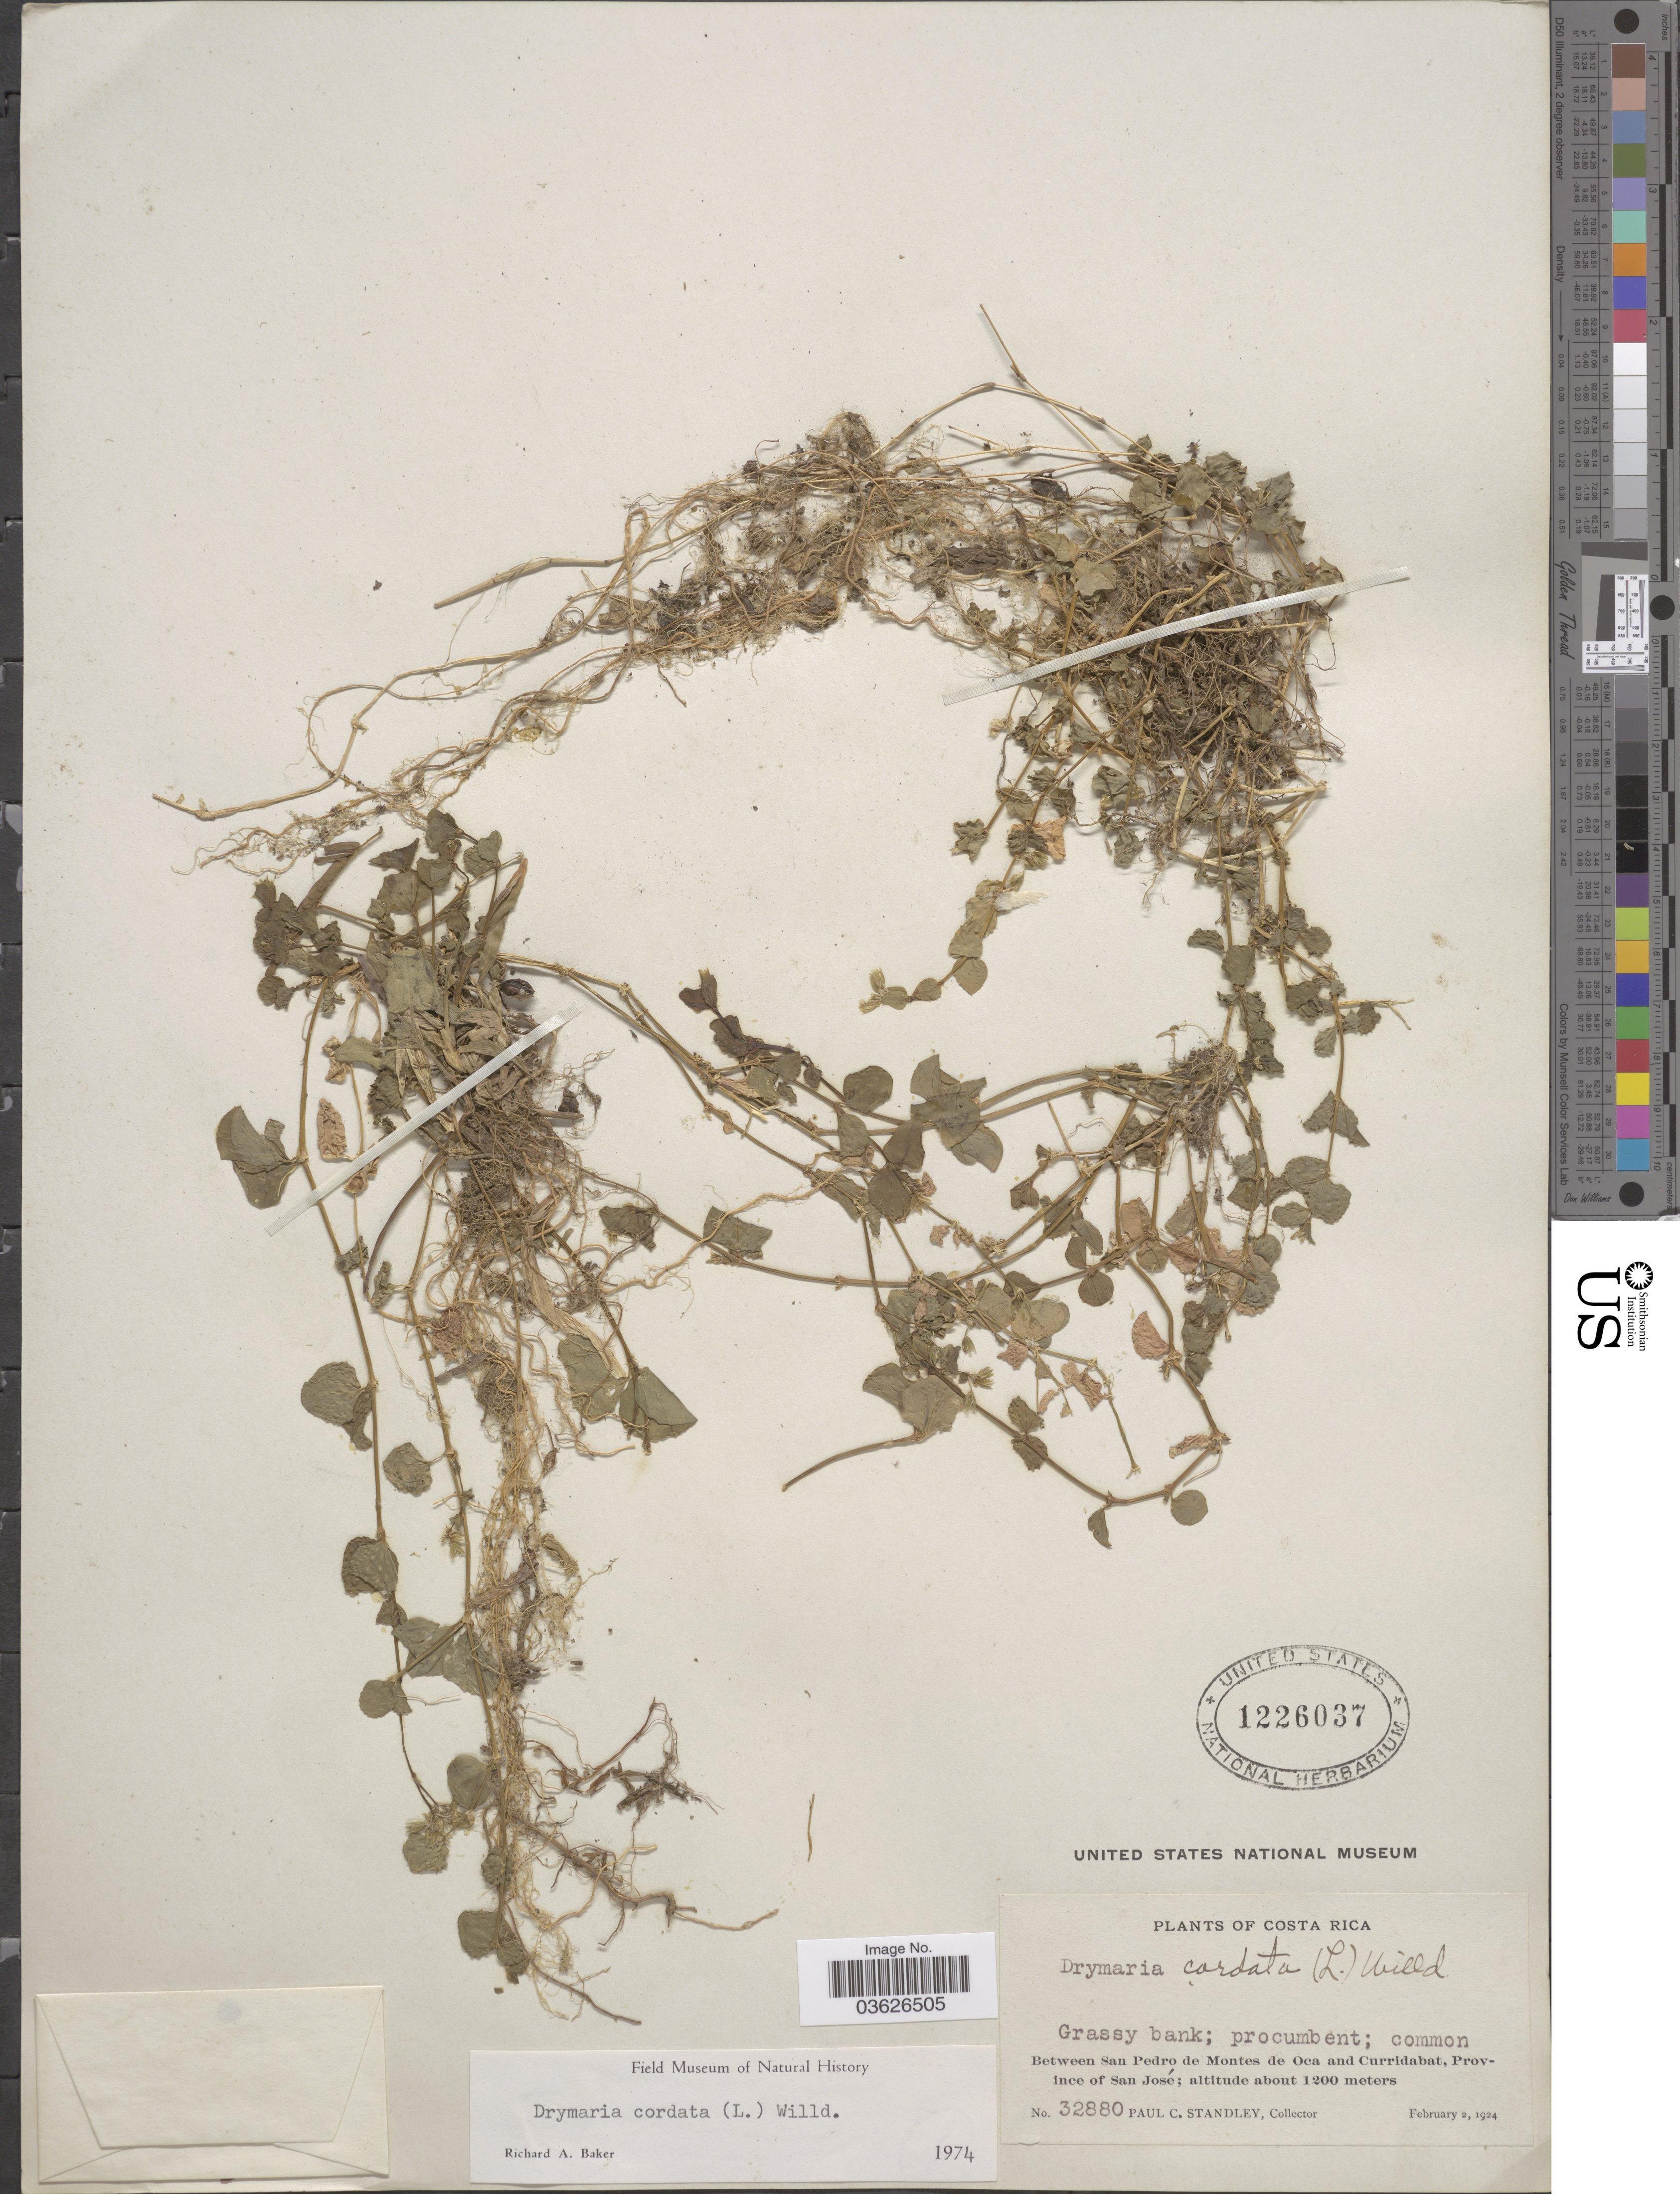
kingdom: Plantae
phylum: Tracheophyta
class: Magnoliopsida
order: Caryophyllales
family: Caryophyllaceae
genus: Drymaria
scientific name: Drymaria cordata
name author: (L.) Willd. ex Schult.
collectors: P. C. Standley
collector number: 32880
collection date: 1924-02-02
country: Costa Rica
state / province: San José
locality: Between San Pedro de Montes de Oca and Curridabat.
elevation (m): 1200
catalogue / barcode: US 1226037